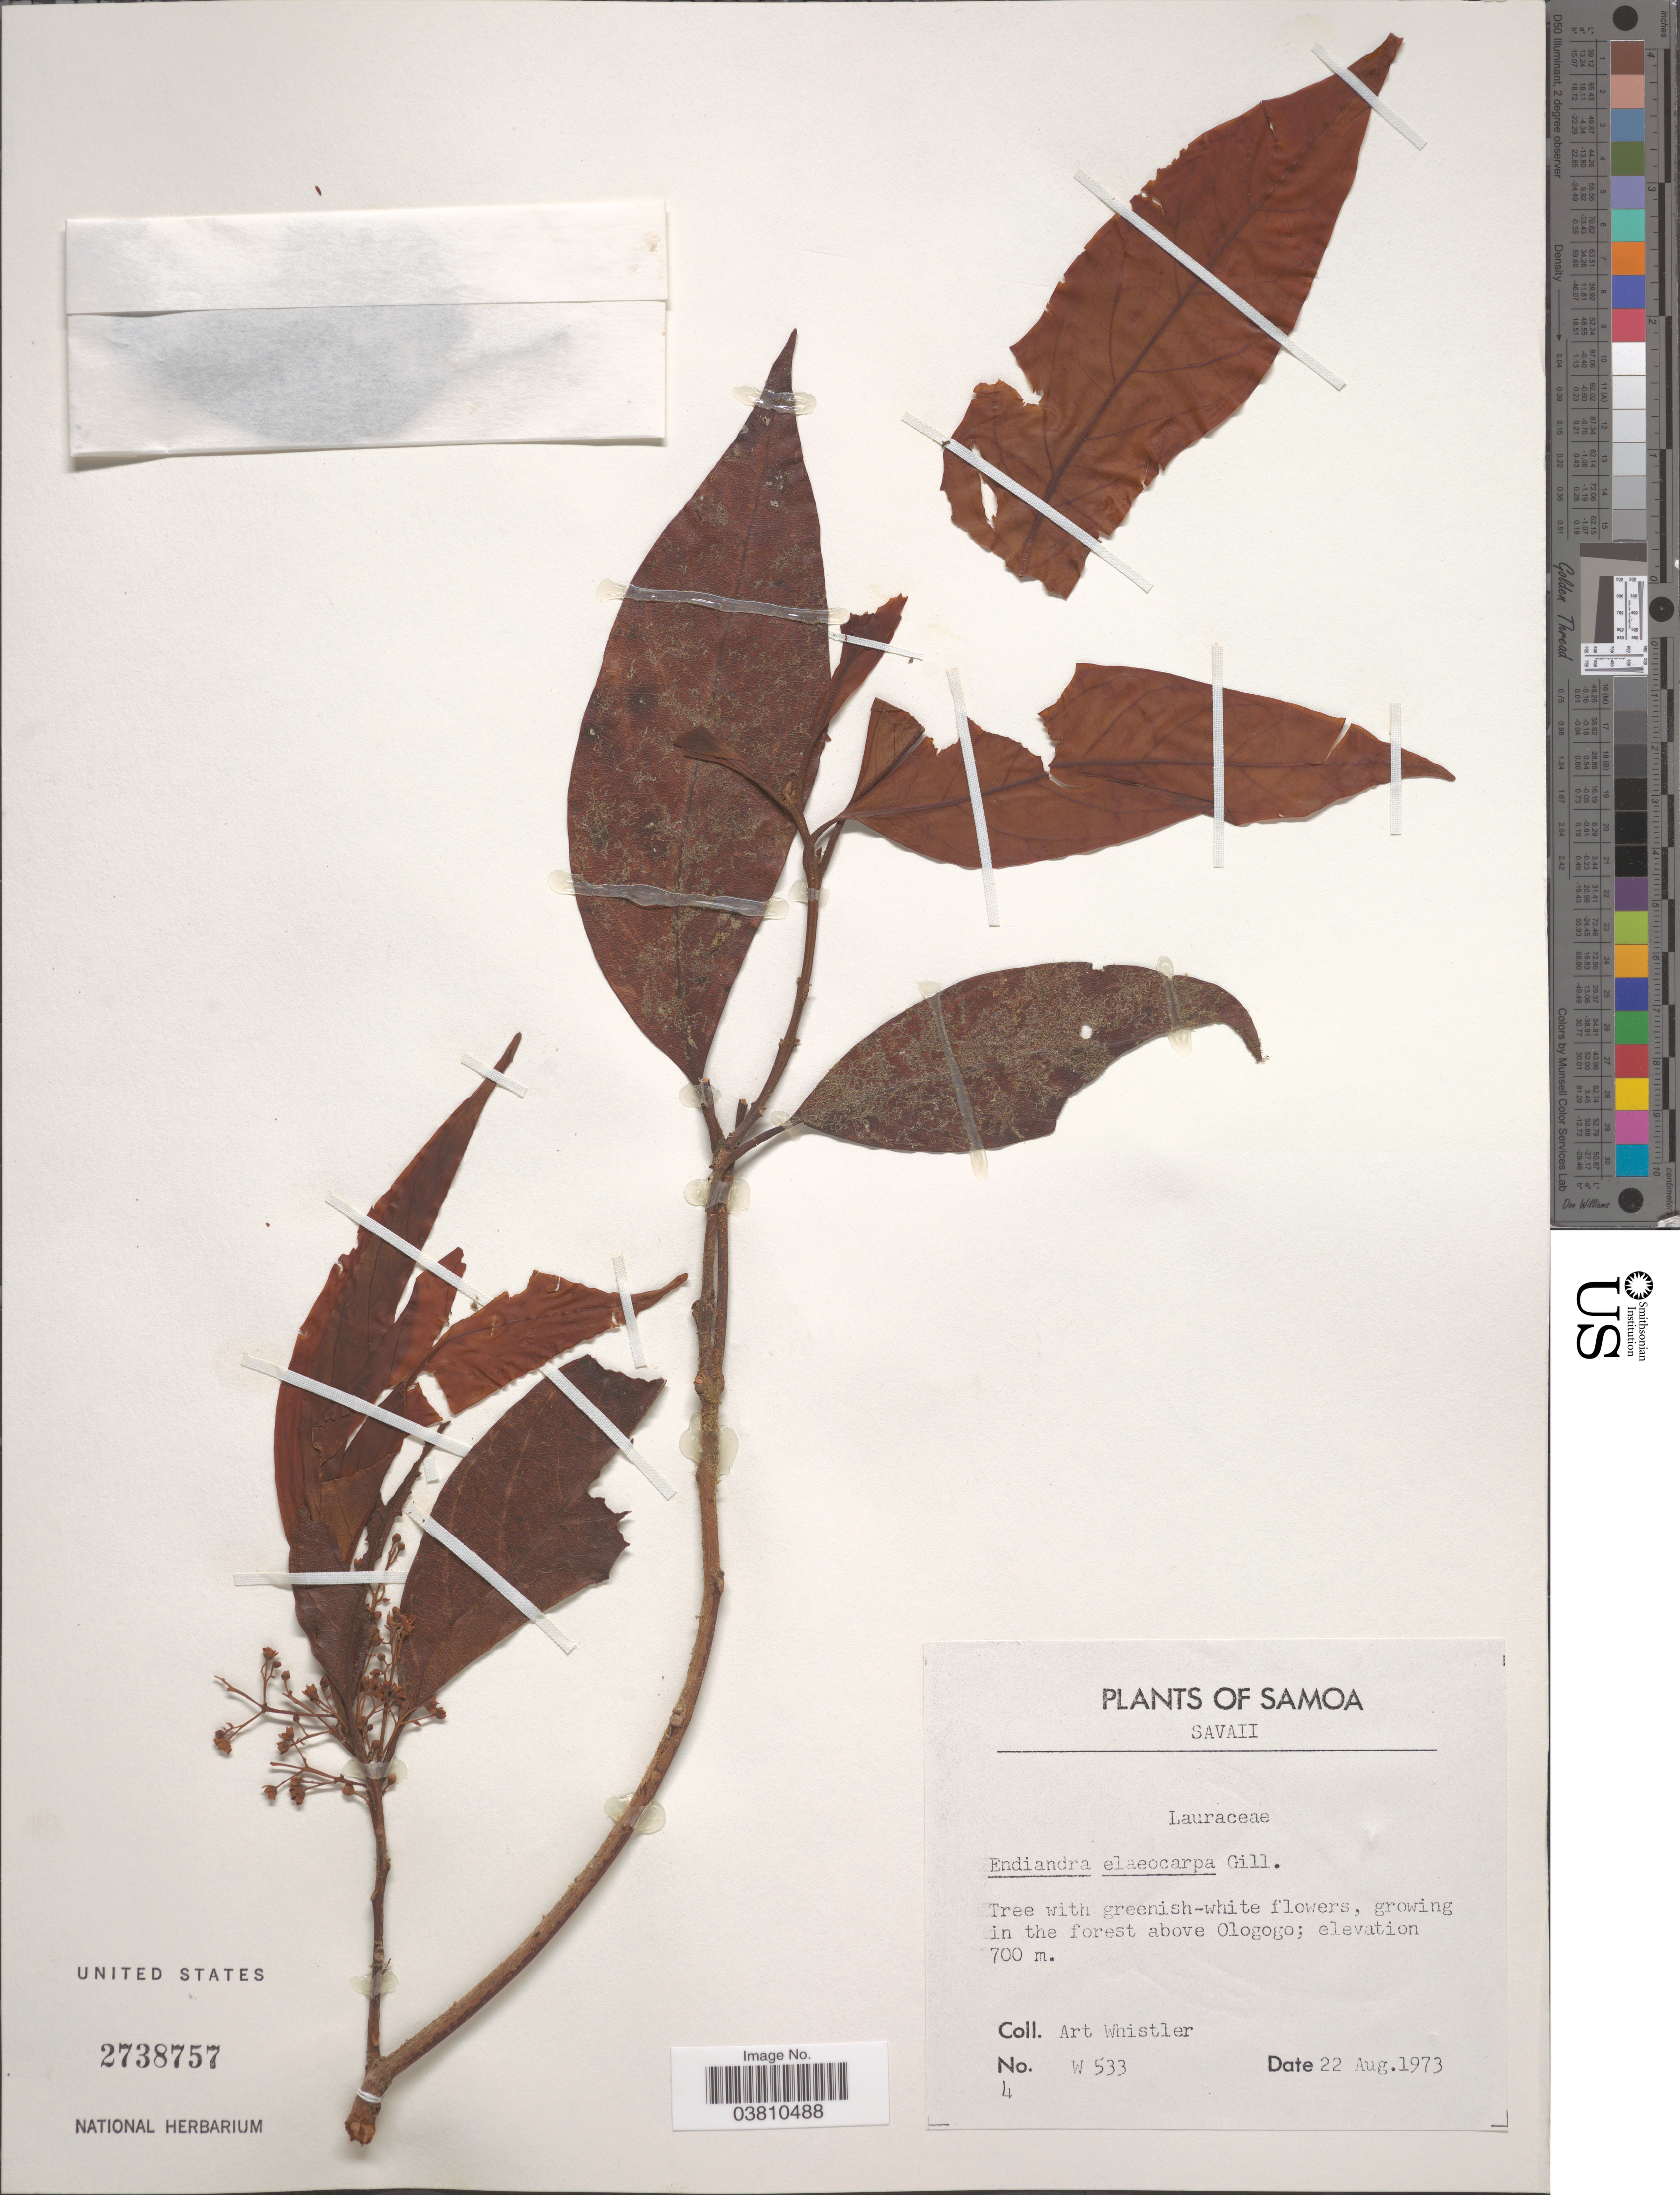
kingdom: Plantae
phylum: Tracheophyta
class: Magnoliopsida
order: Laurales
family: Lauraceae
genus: Endiandra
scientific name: Endiandra elaeocarpa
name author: Gillespie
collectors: A. Whistler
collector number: W533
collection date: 1973-08-22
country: Samoa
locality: Samoa. Savaii. In the forest above Ologogo.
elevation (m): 700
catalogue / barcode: US 2738757